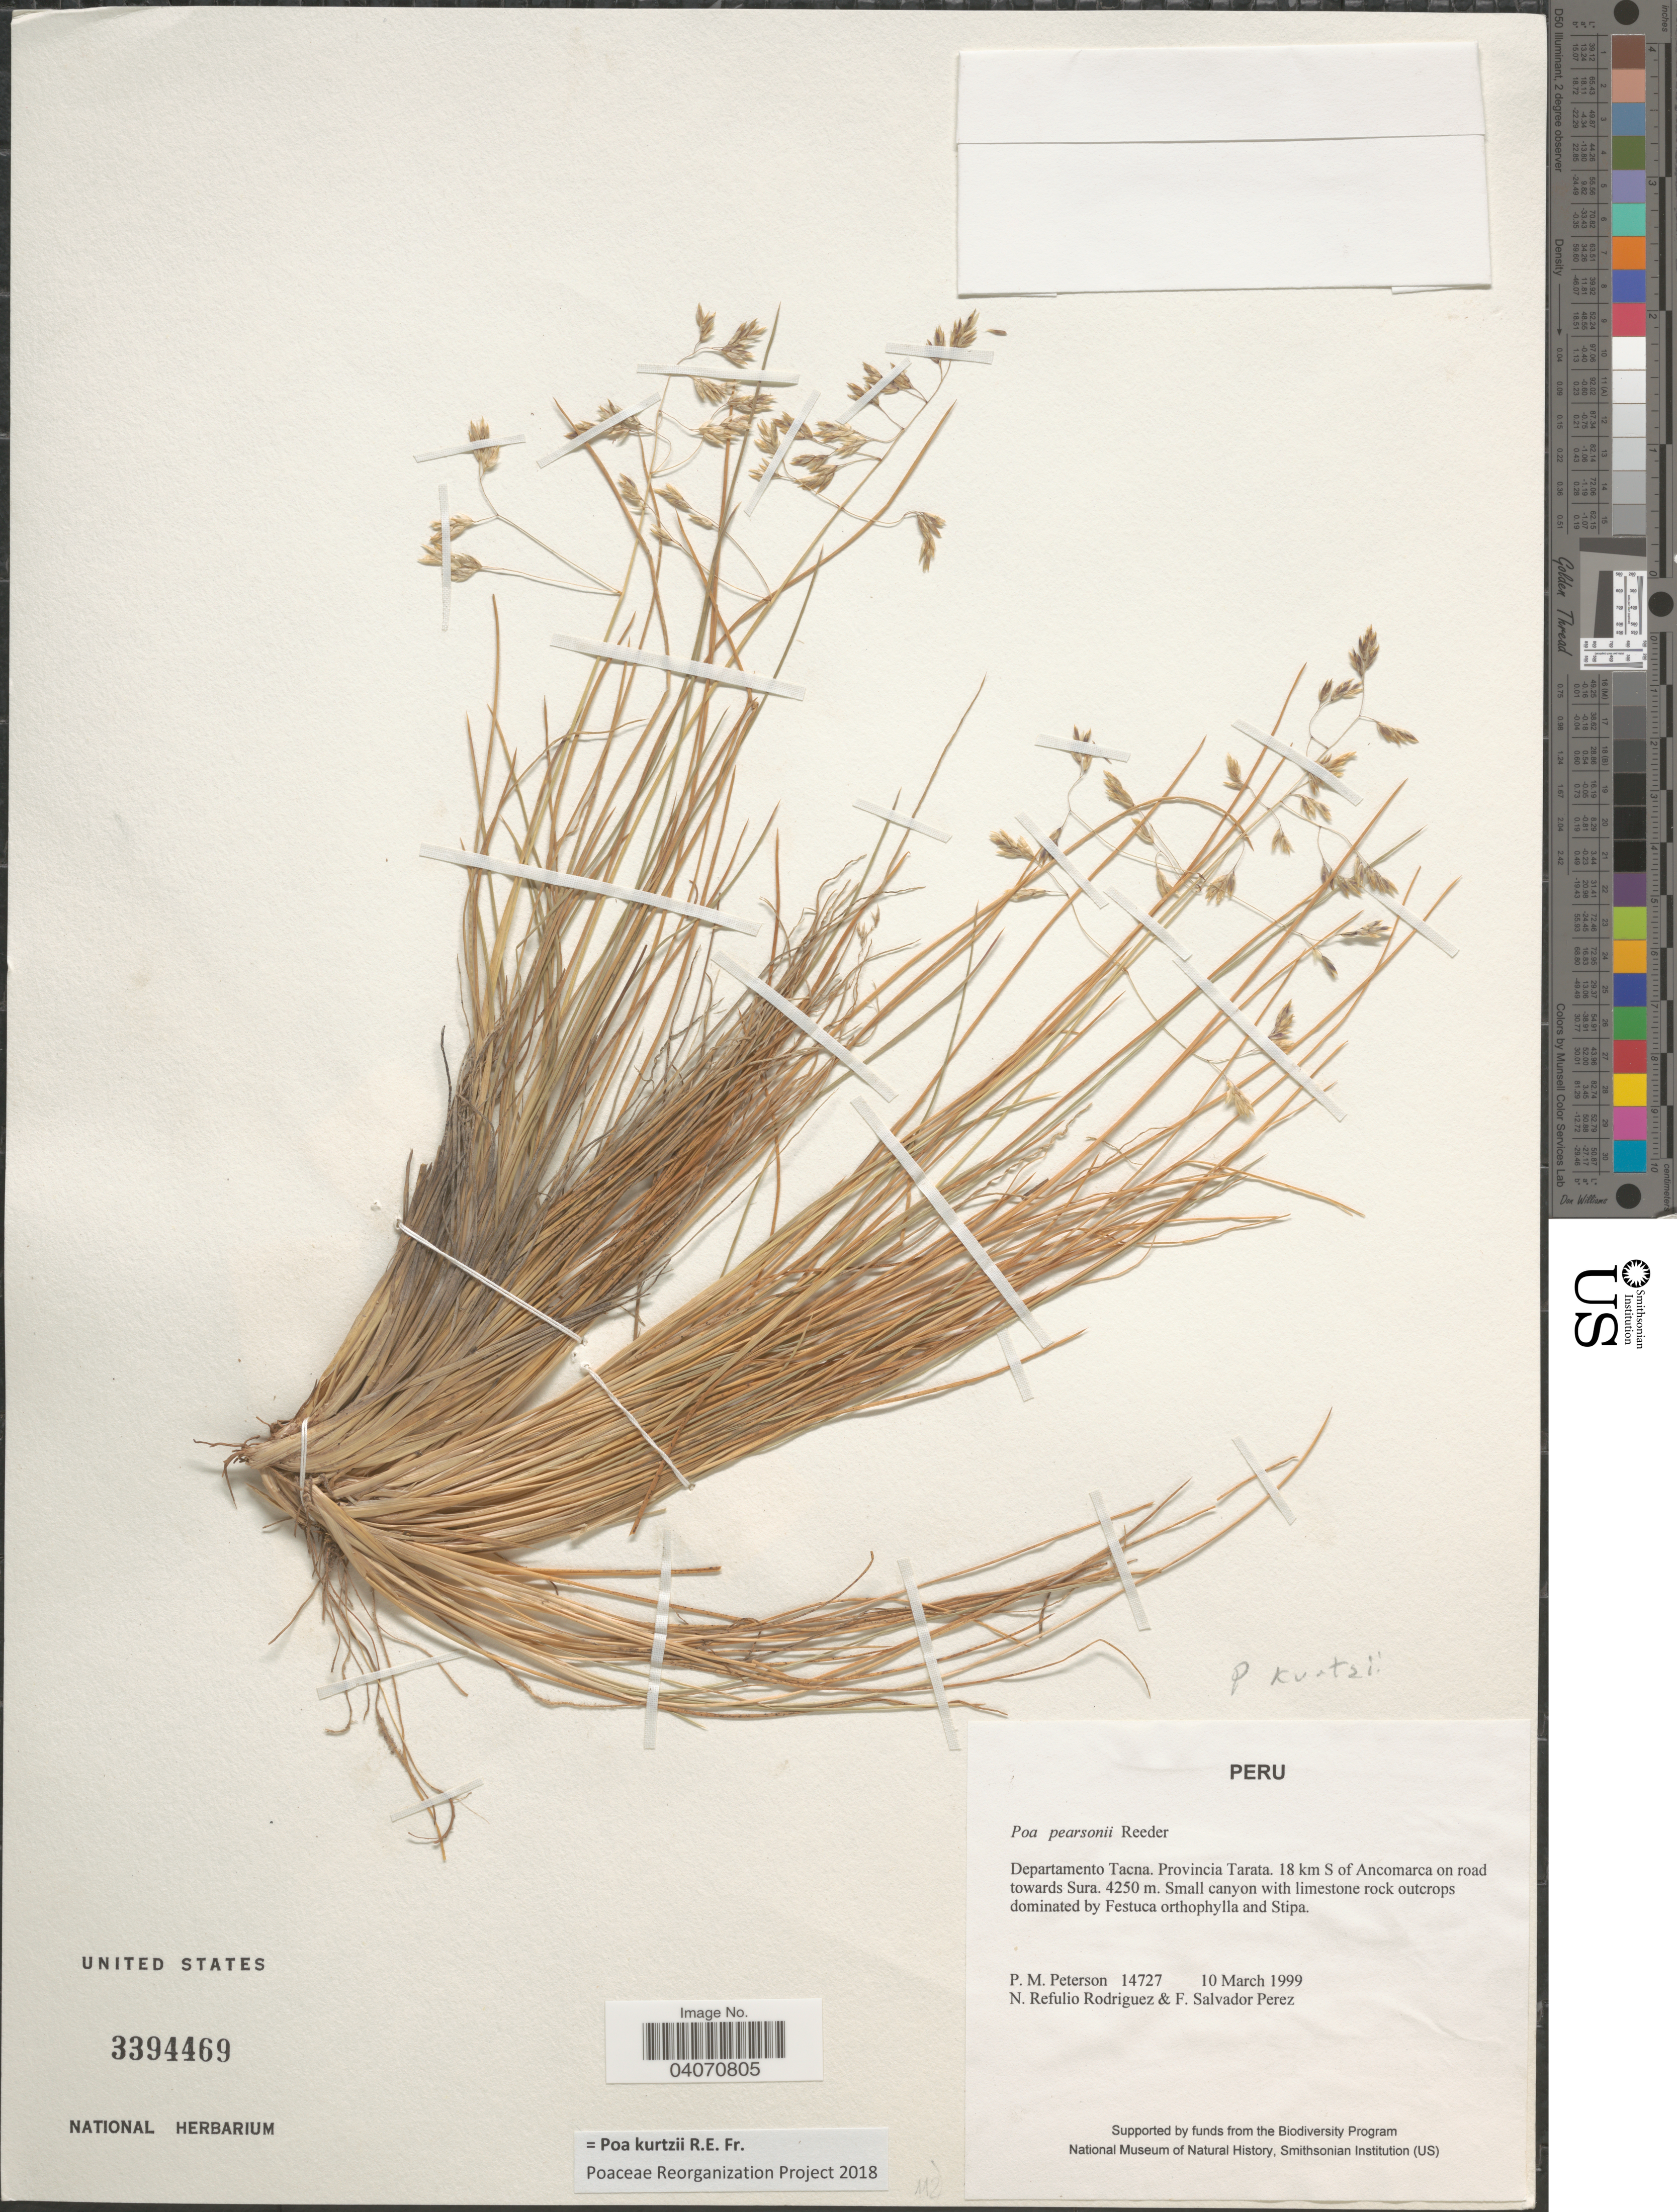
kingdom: Plantae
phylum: Tracheophyta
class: Liliopsida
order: Poales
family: Poaceae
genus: Poa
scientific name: Poa kurtzii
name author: R.E. Fr.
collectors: P. M. Peterson, N. Refulio-Rodríguez & F. Salvador Perez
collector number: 14727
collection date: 1999-03-10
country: Peru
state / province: Tacna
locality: Departamento Tacna. Provincia Tarata. 18 km S of Ancomarca on road towards Sura. Small canyon with limestone rock outcrops.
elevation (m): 4250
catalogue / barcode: US 3394469